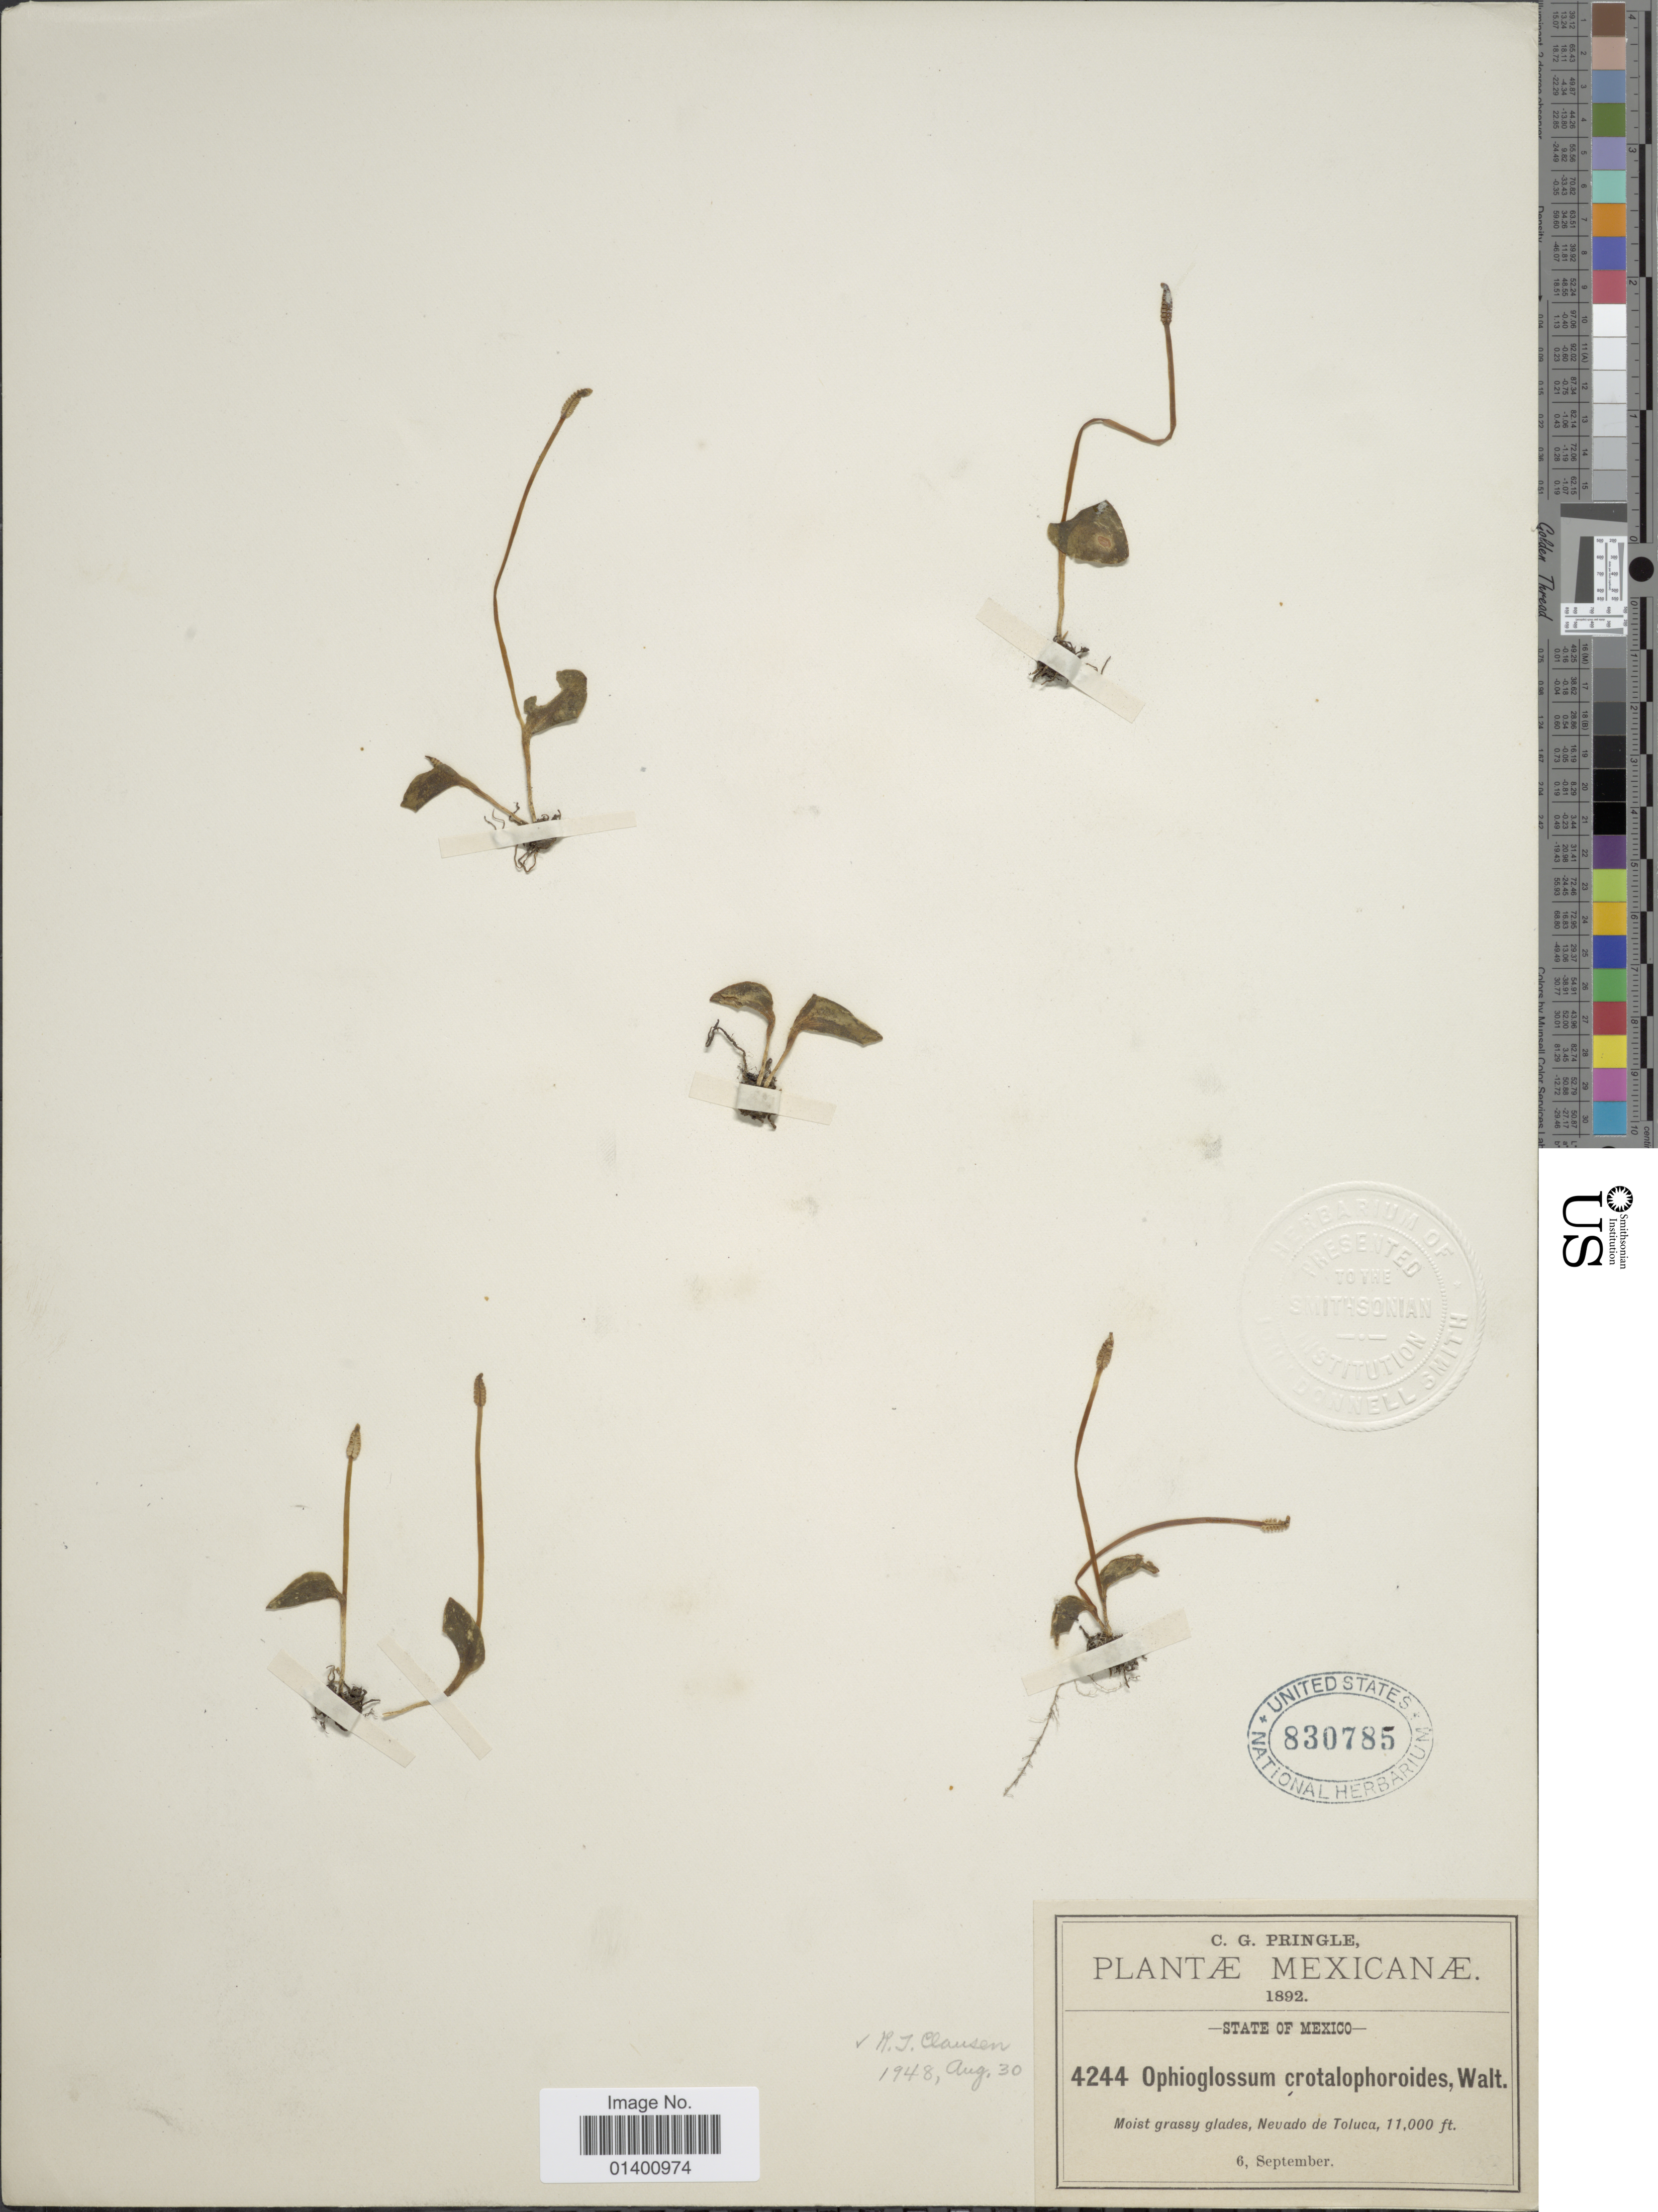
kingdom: Plantae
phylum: Tracheophyta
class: Polypodiopsida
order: Ophioglossales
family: Ophioglossaceae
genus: Ophioglossum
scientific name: Ophioglossum crotalophoroides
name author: Walter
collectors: C. G. Pringle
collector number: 4244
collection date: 1892-09-06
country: Mexico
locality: State of Mexico, Nevado de Toluca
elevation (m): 3353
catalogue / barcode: US 830785